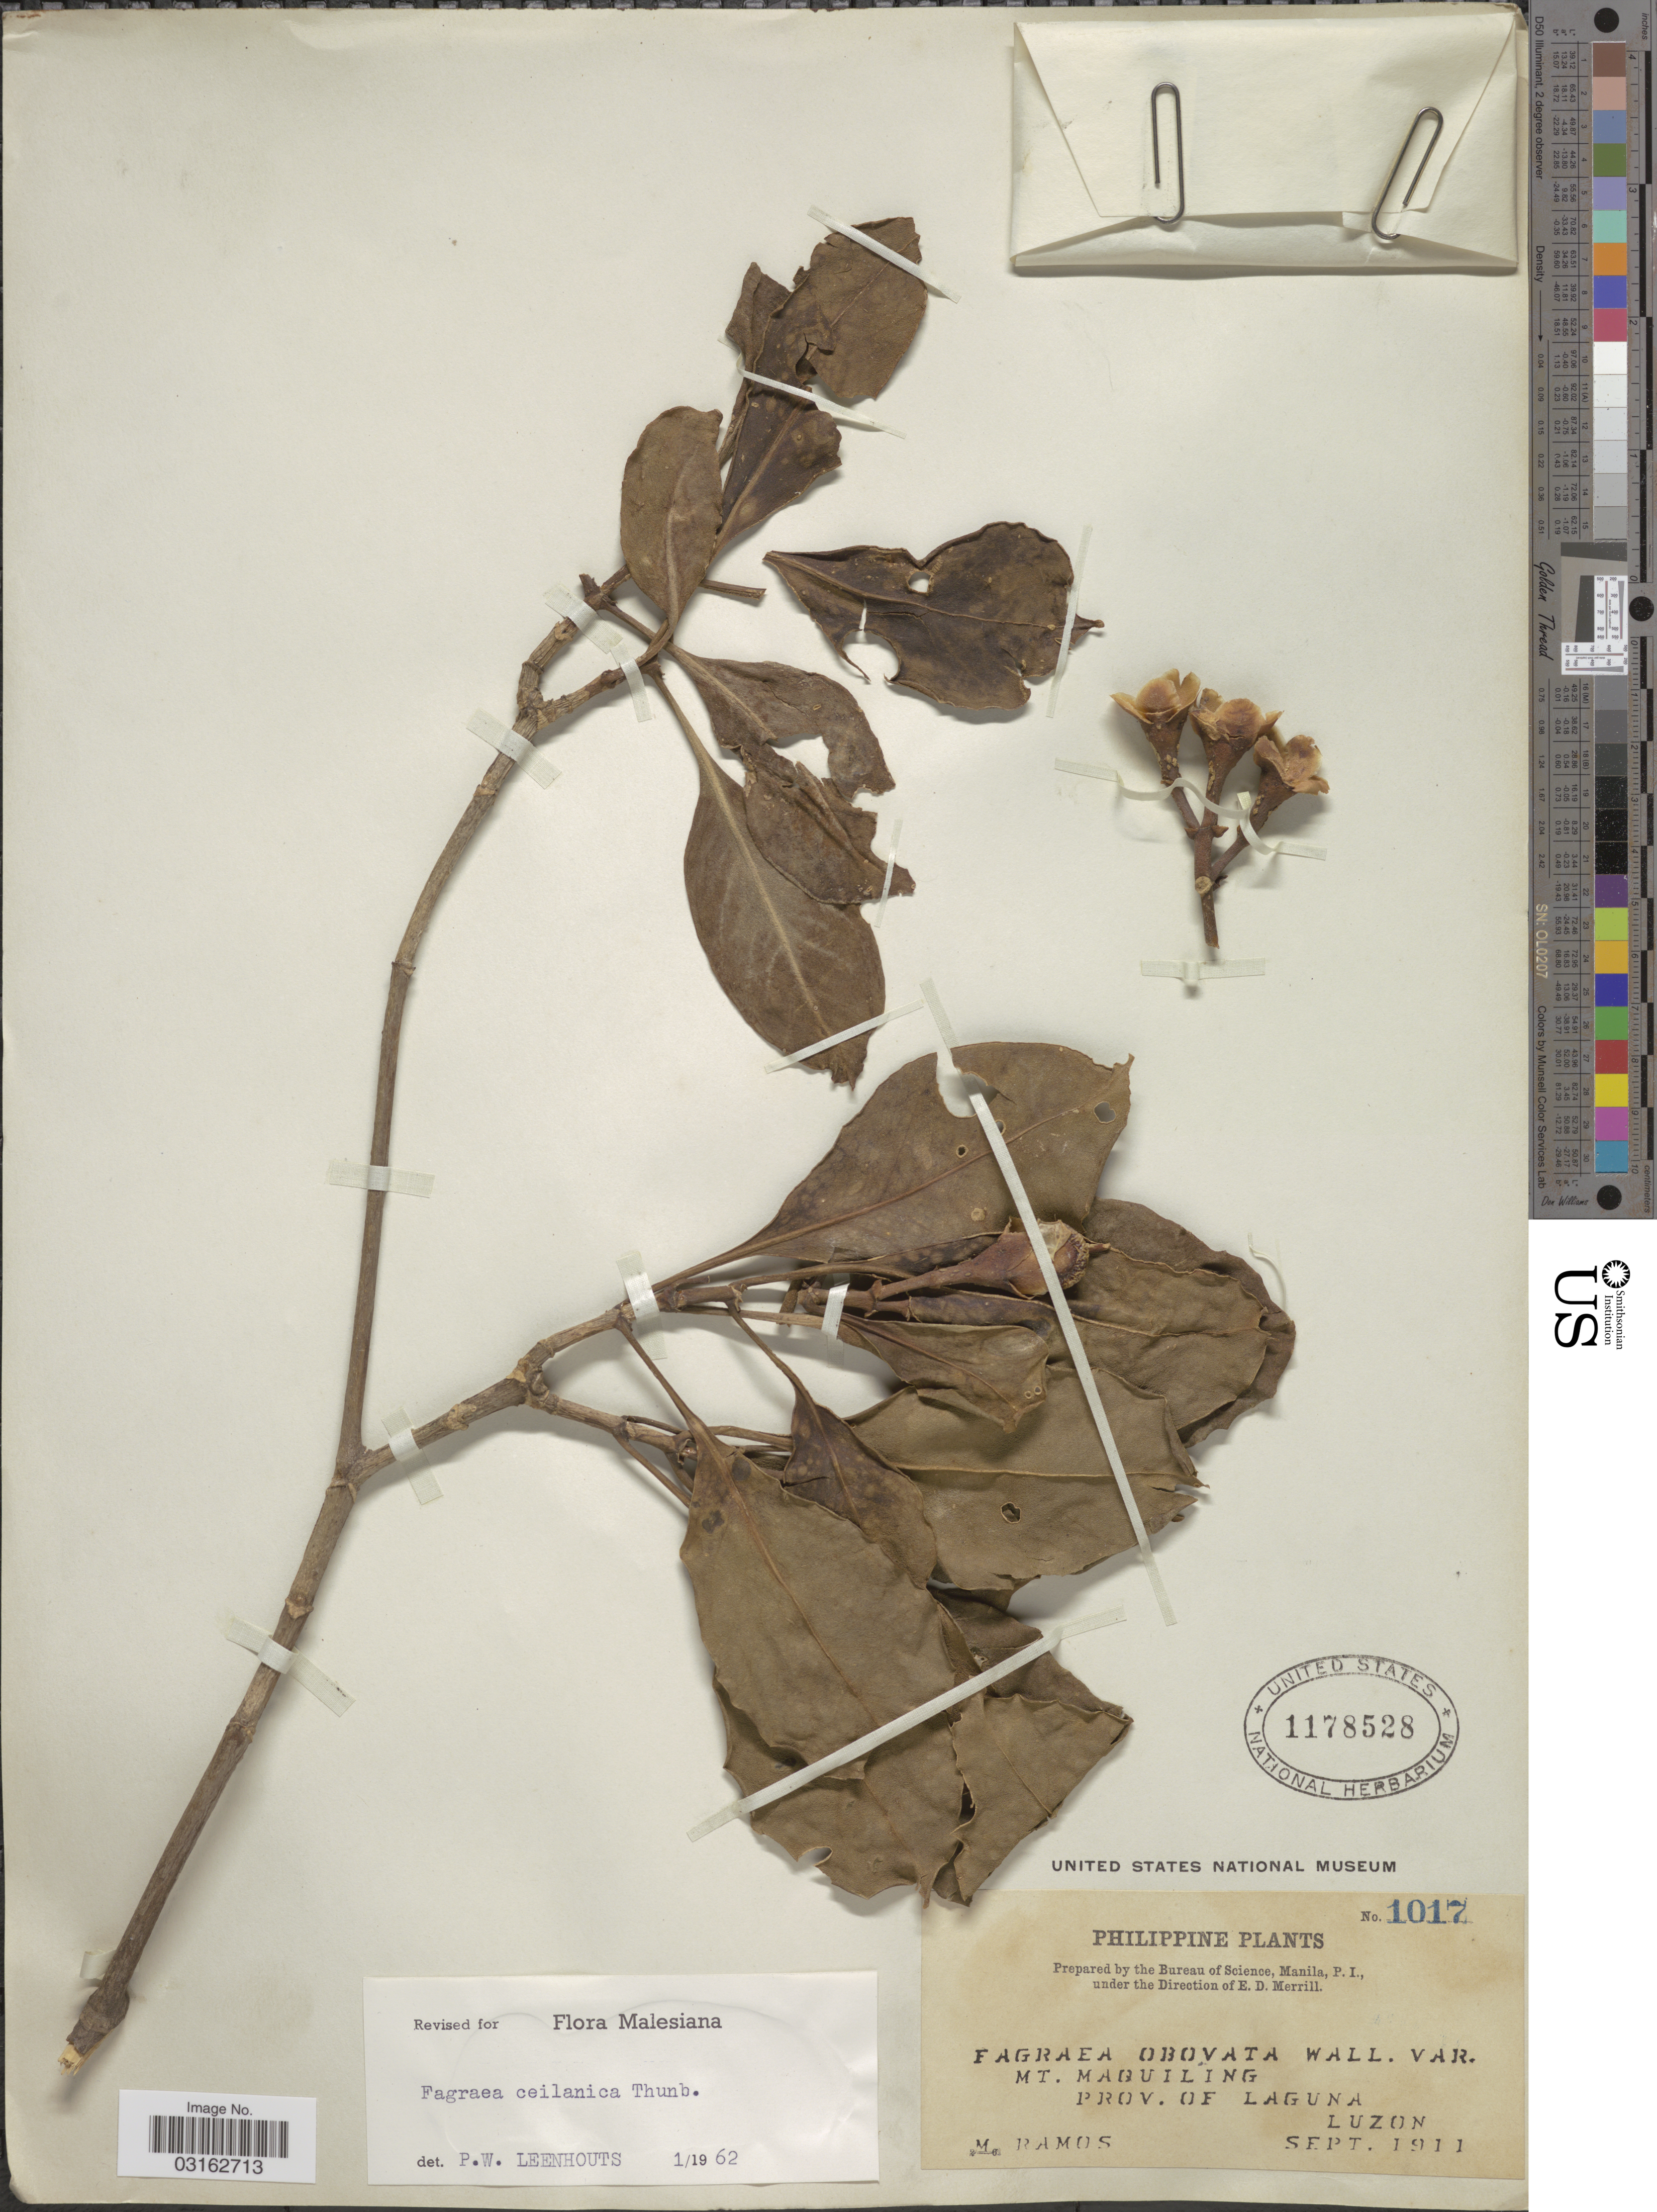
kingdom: Plantae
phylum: Tracheophyta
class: Magnoliopsida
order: Gentianales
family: Gentianaceae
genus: Fagraea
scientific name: Fagraea ceilanica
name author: Thunb.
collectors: M. Ramos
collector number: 1017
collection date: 1911-09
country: Philippines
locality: Mt. Maquiling, Prov. of Laguna, Luzon.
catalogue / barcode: US 1178528